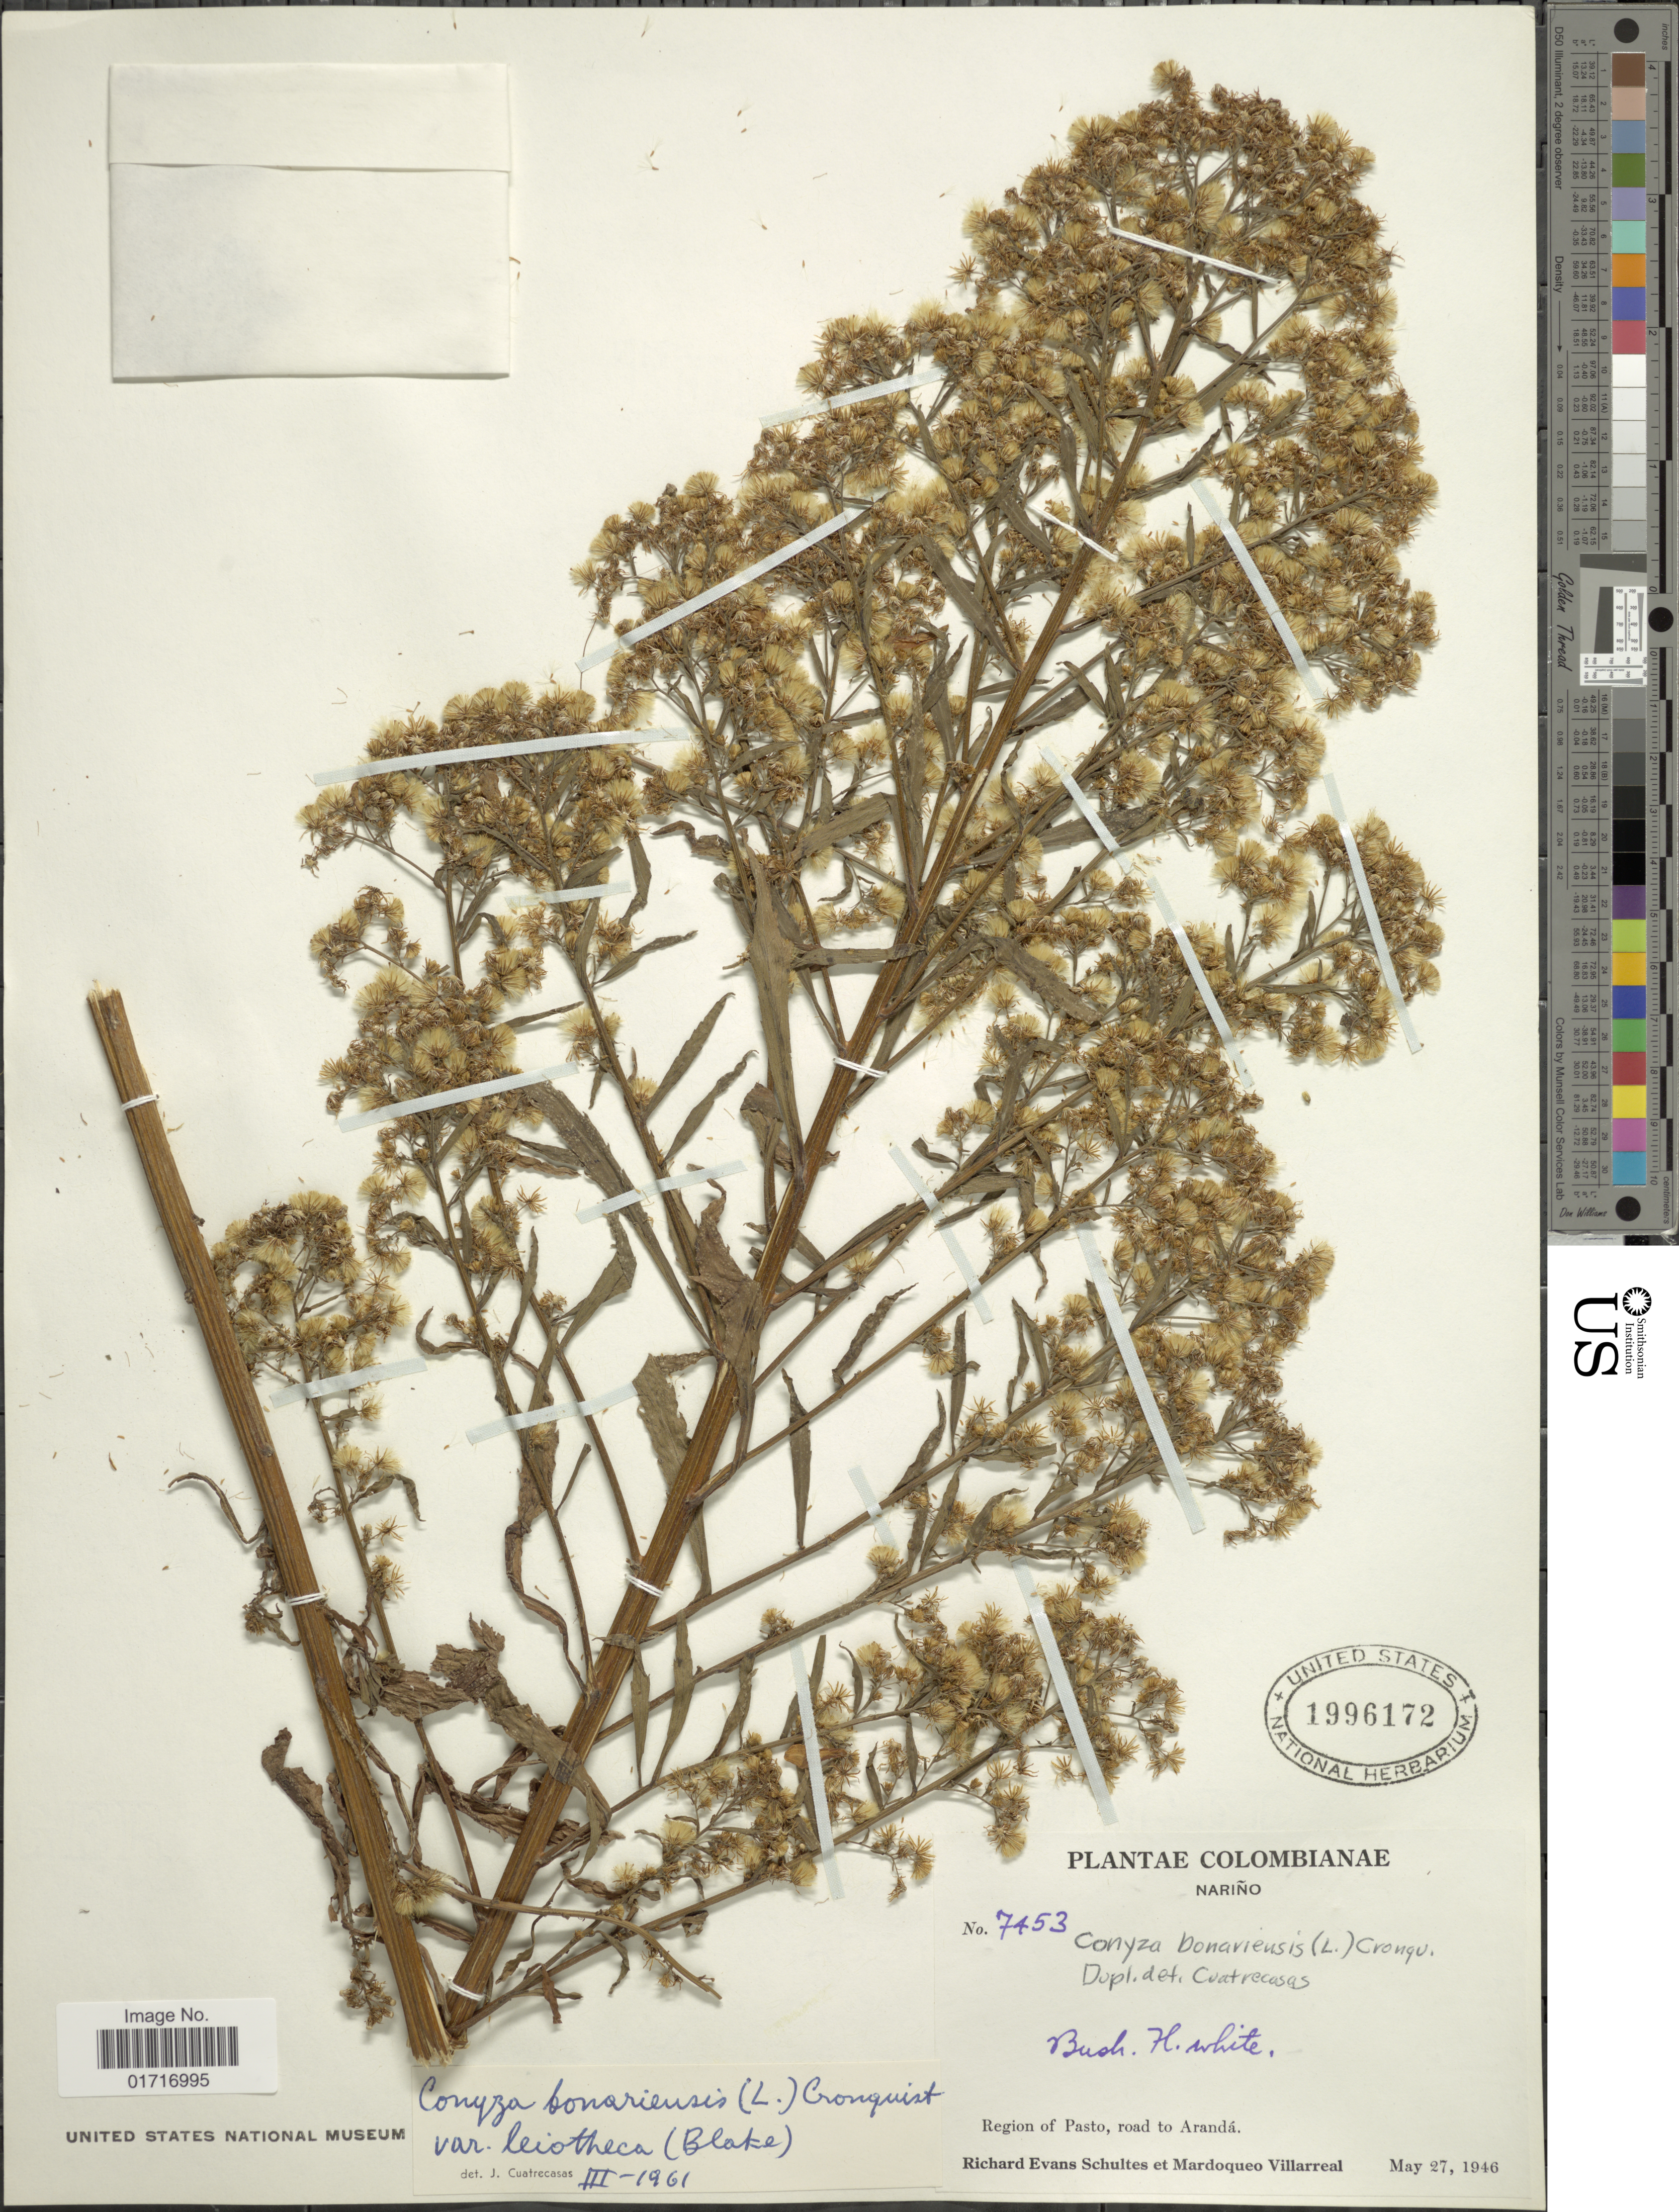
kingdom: Plantae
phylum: Tracheophyta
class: Magnoliopsida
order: Asterales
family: Asteraceae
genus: Conyza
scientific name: Conyza bonariensis var. leiotheca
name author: (S.F. Blake) Cuatrec.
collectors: R. E. Schultes & M. Villareal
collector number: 7453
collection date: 1946-05-27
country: Colombia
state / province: Nariño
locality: Narino. Regio of Pasto, road to Aranda.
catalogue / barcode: US 1996172